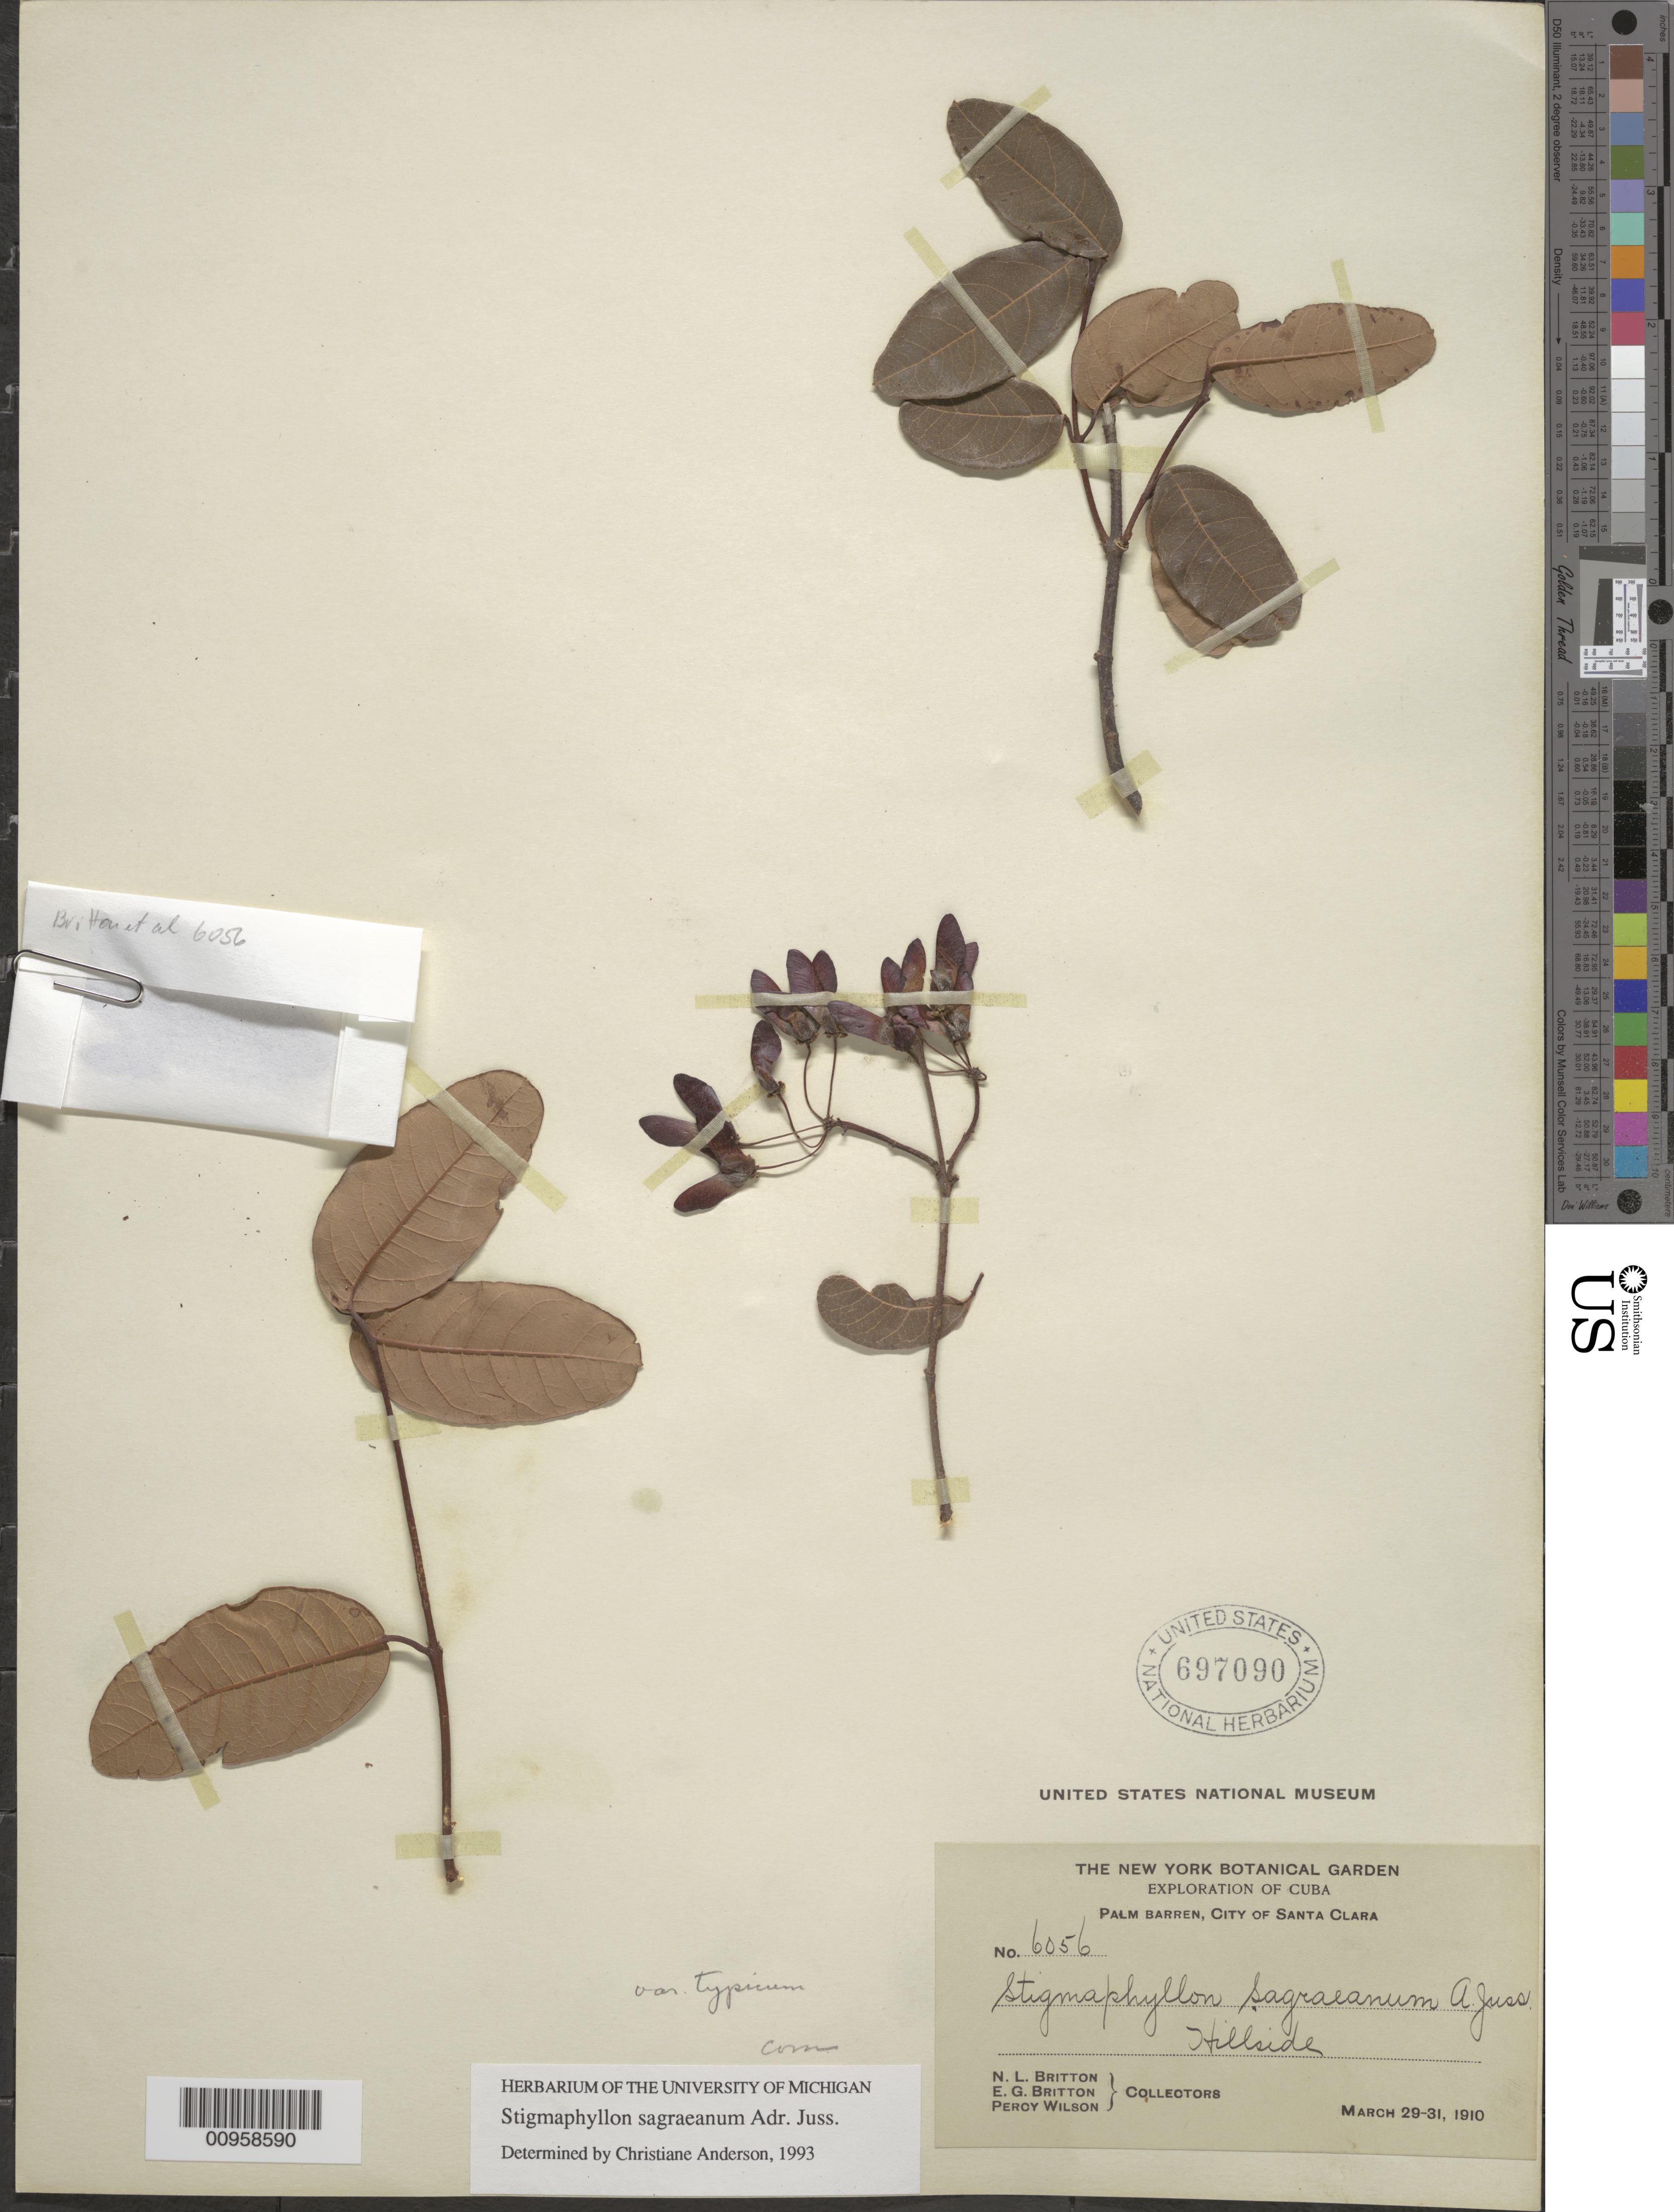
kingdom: Plantae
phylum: Tracheophyta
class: Magnoliopsida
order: Malpighiales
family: Malpighiaceae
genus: Stigmaphyllon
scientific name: Stigmaphyllon sagraeanum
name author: Juss.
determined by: Anderson, C.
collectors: N. Britton, E. G. Britton & P. Wilson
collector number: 6056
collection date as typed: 29 Mar 1910 to 31 Mar 1910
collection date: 1910-03-29/1910-03-31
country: Cuba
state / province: Las Villas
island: Cuba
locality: City of Santa Clara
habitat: Hillside in palm barren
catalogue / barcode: US 697090